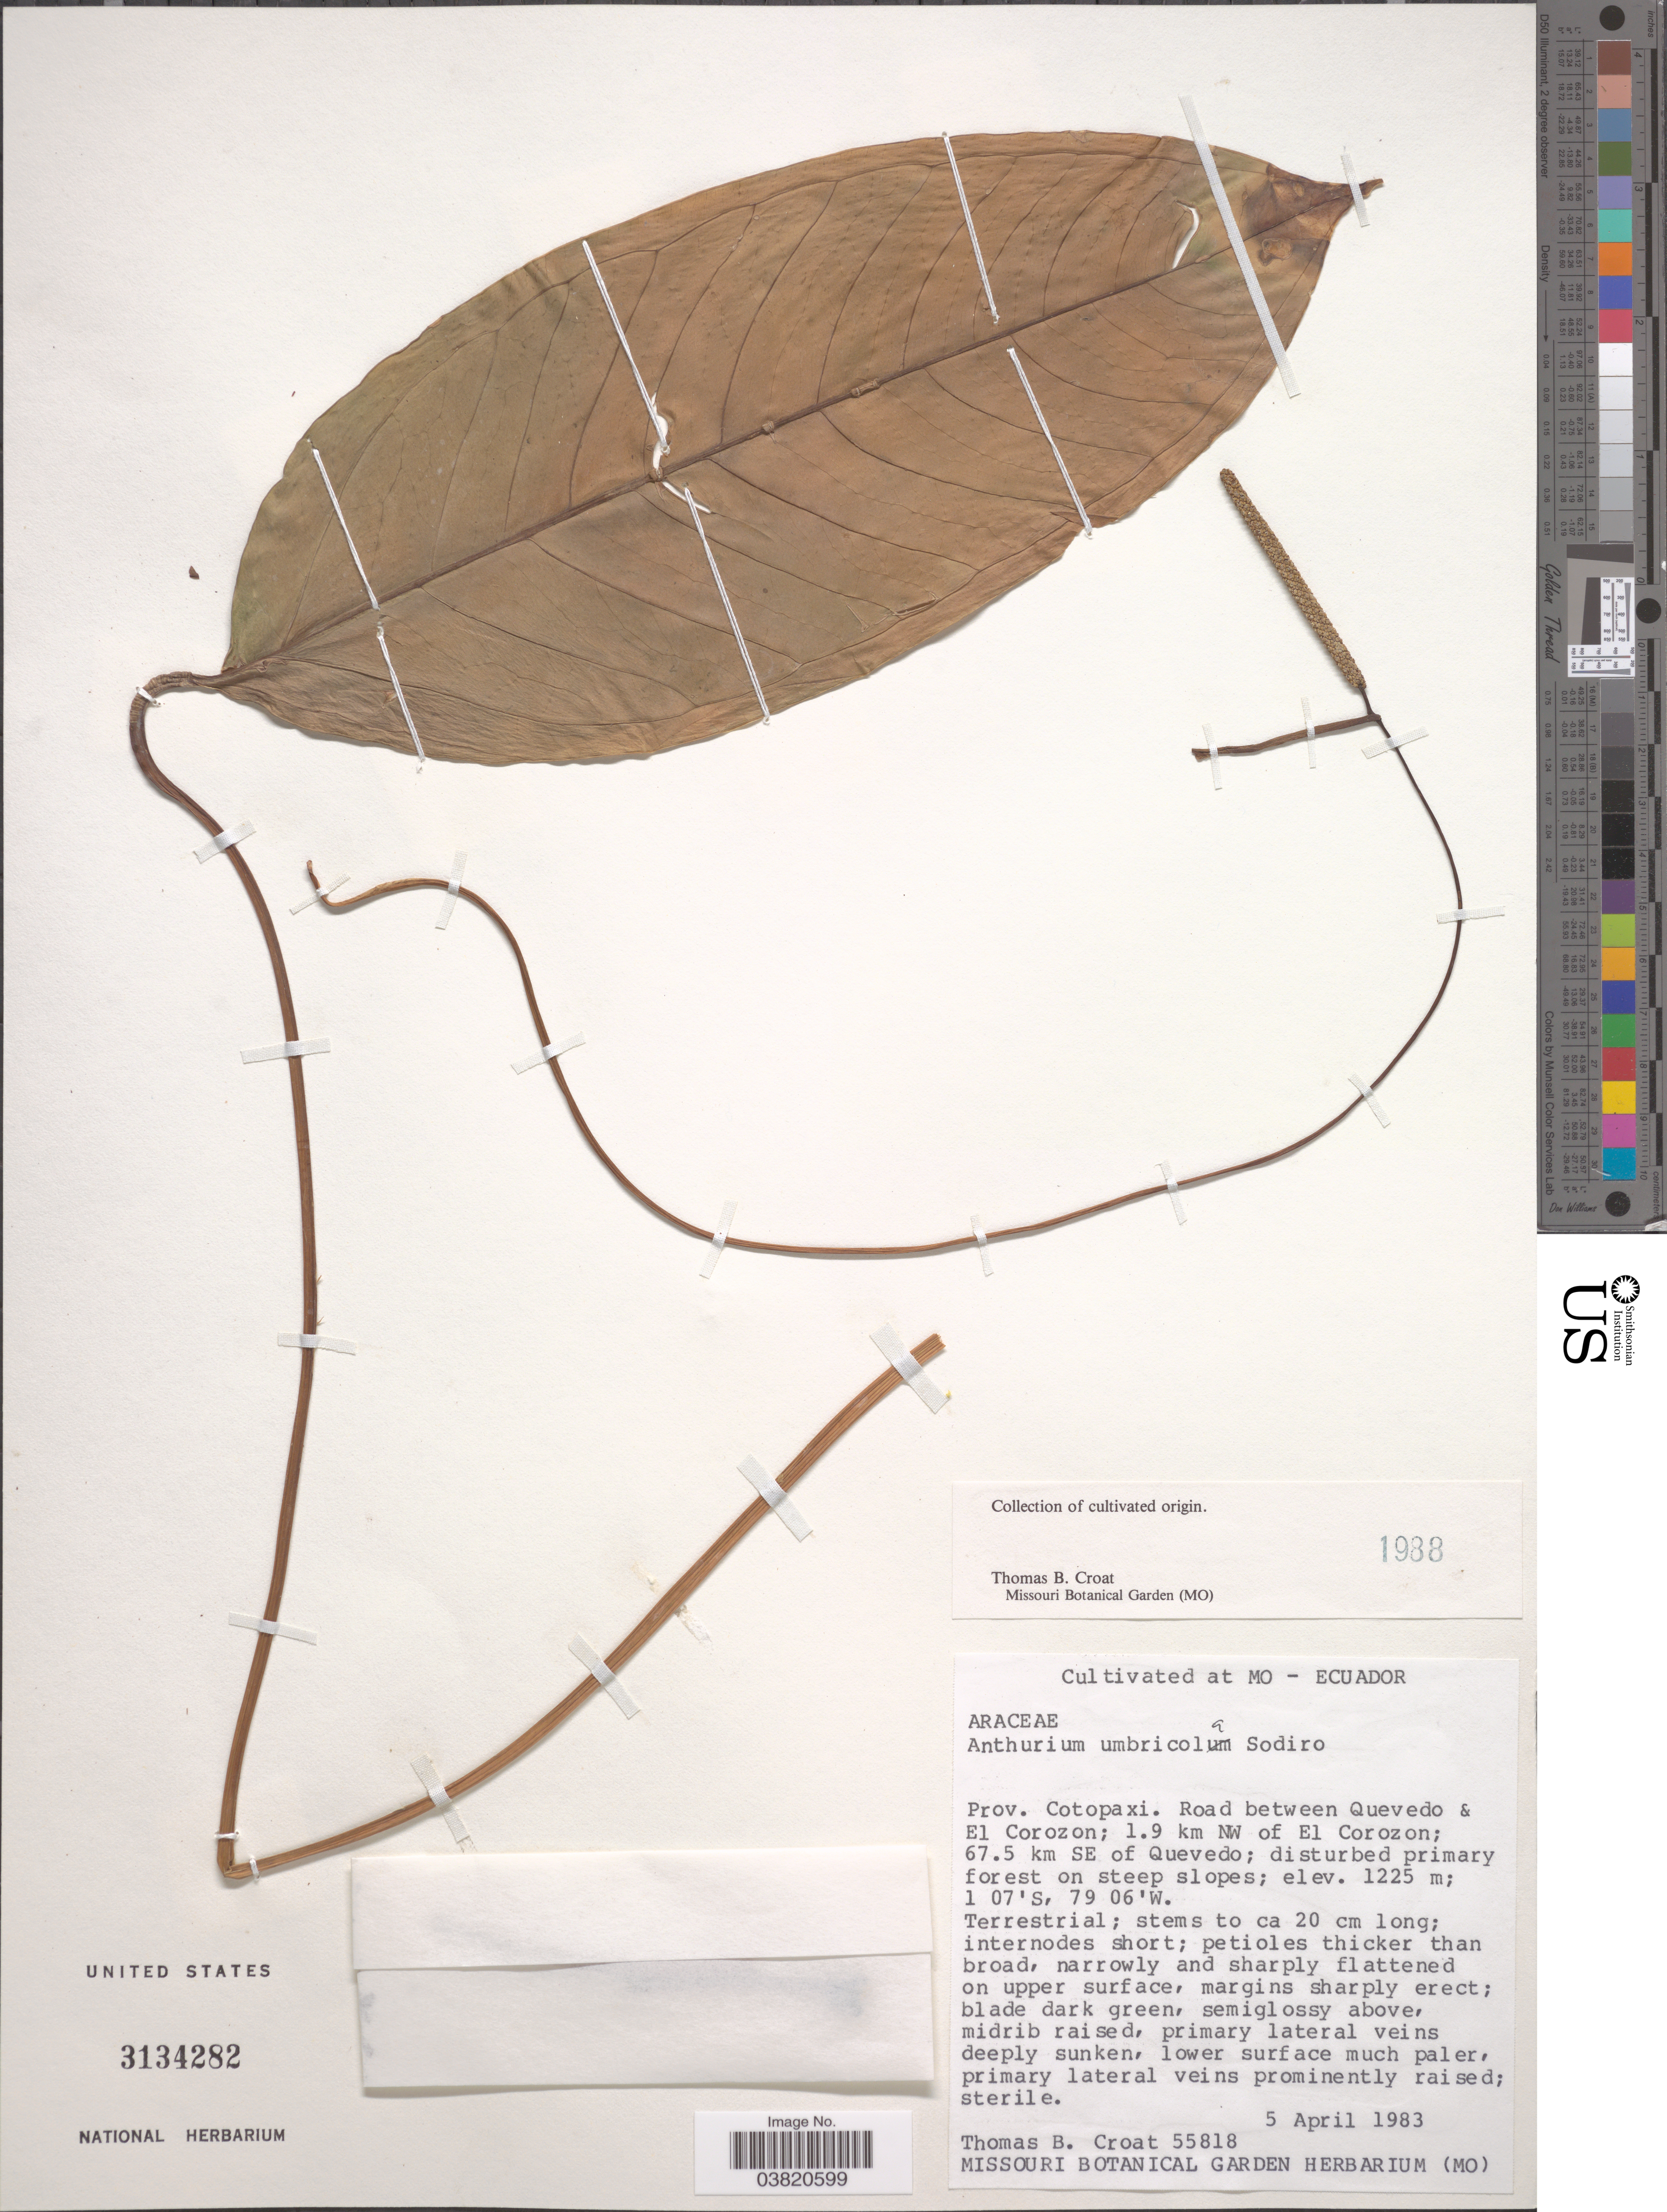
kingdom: Plantae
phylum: Tracheophyta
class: Liliopsida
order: Alismatales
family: Araceae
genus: Anthurium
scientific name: Anthurium umbricola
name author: Engl.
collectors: T. B. Croat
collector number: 55818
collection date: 1983-04-05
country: Ecuador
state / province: Cotopaxi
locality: Road between Quevedo & El Corozon; 1.9 km NW of El Corozon; 67.5 km SE of Quevedo; on steep slopes.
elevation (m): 1225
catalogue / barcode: US 3134282